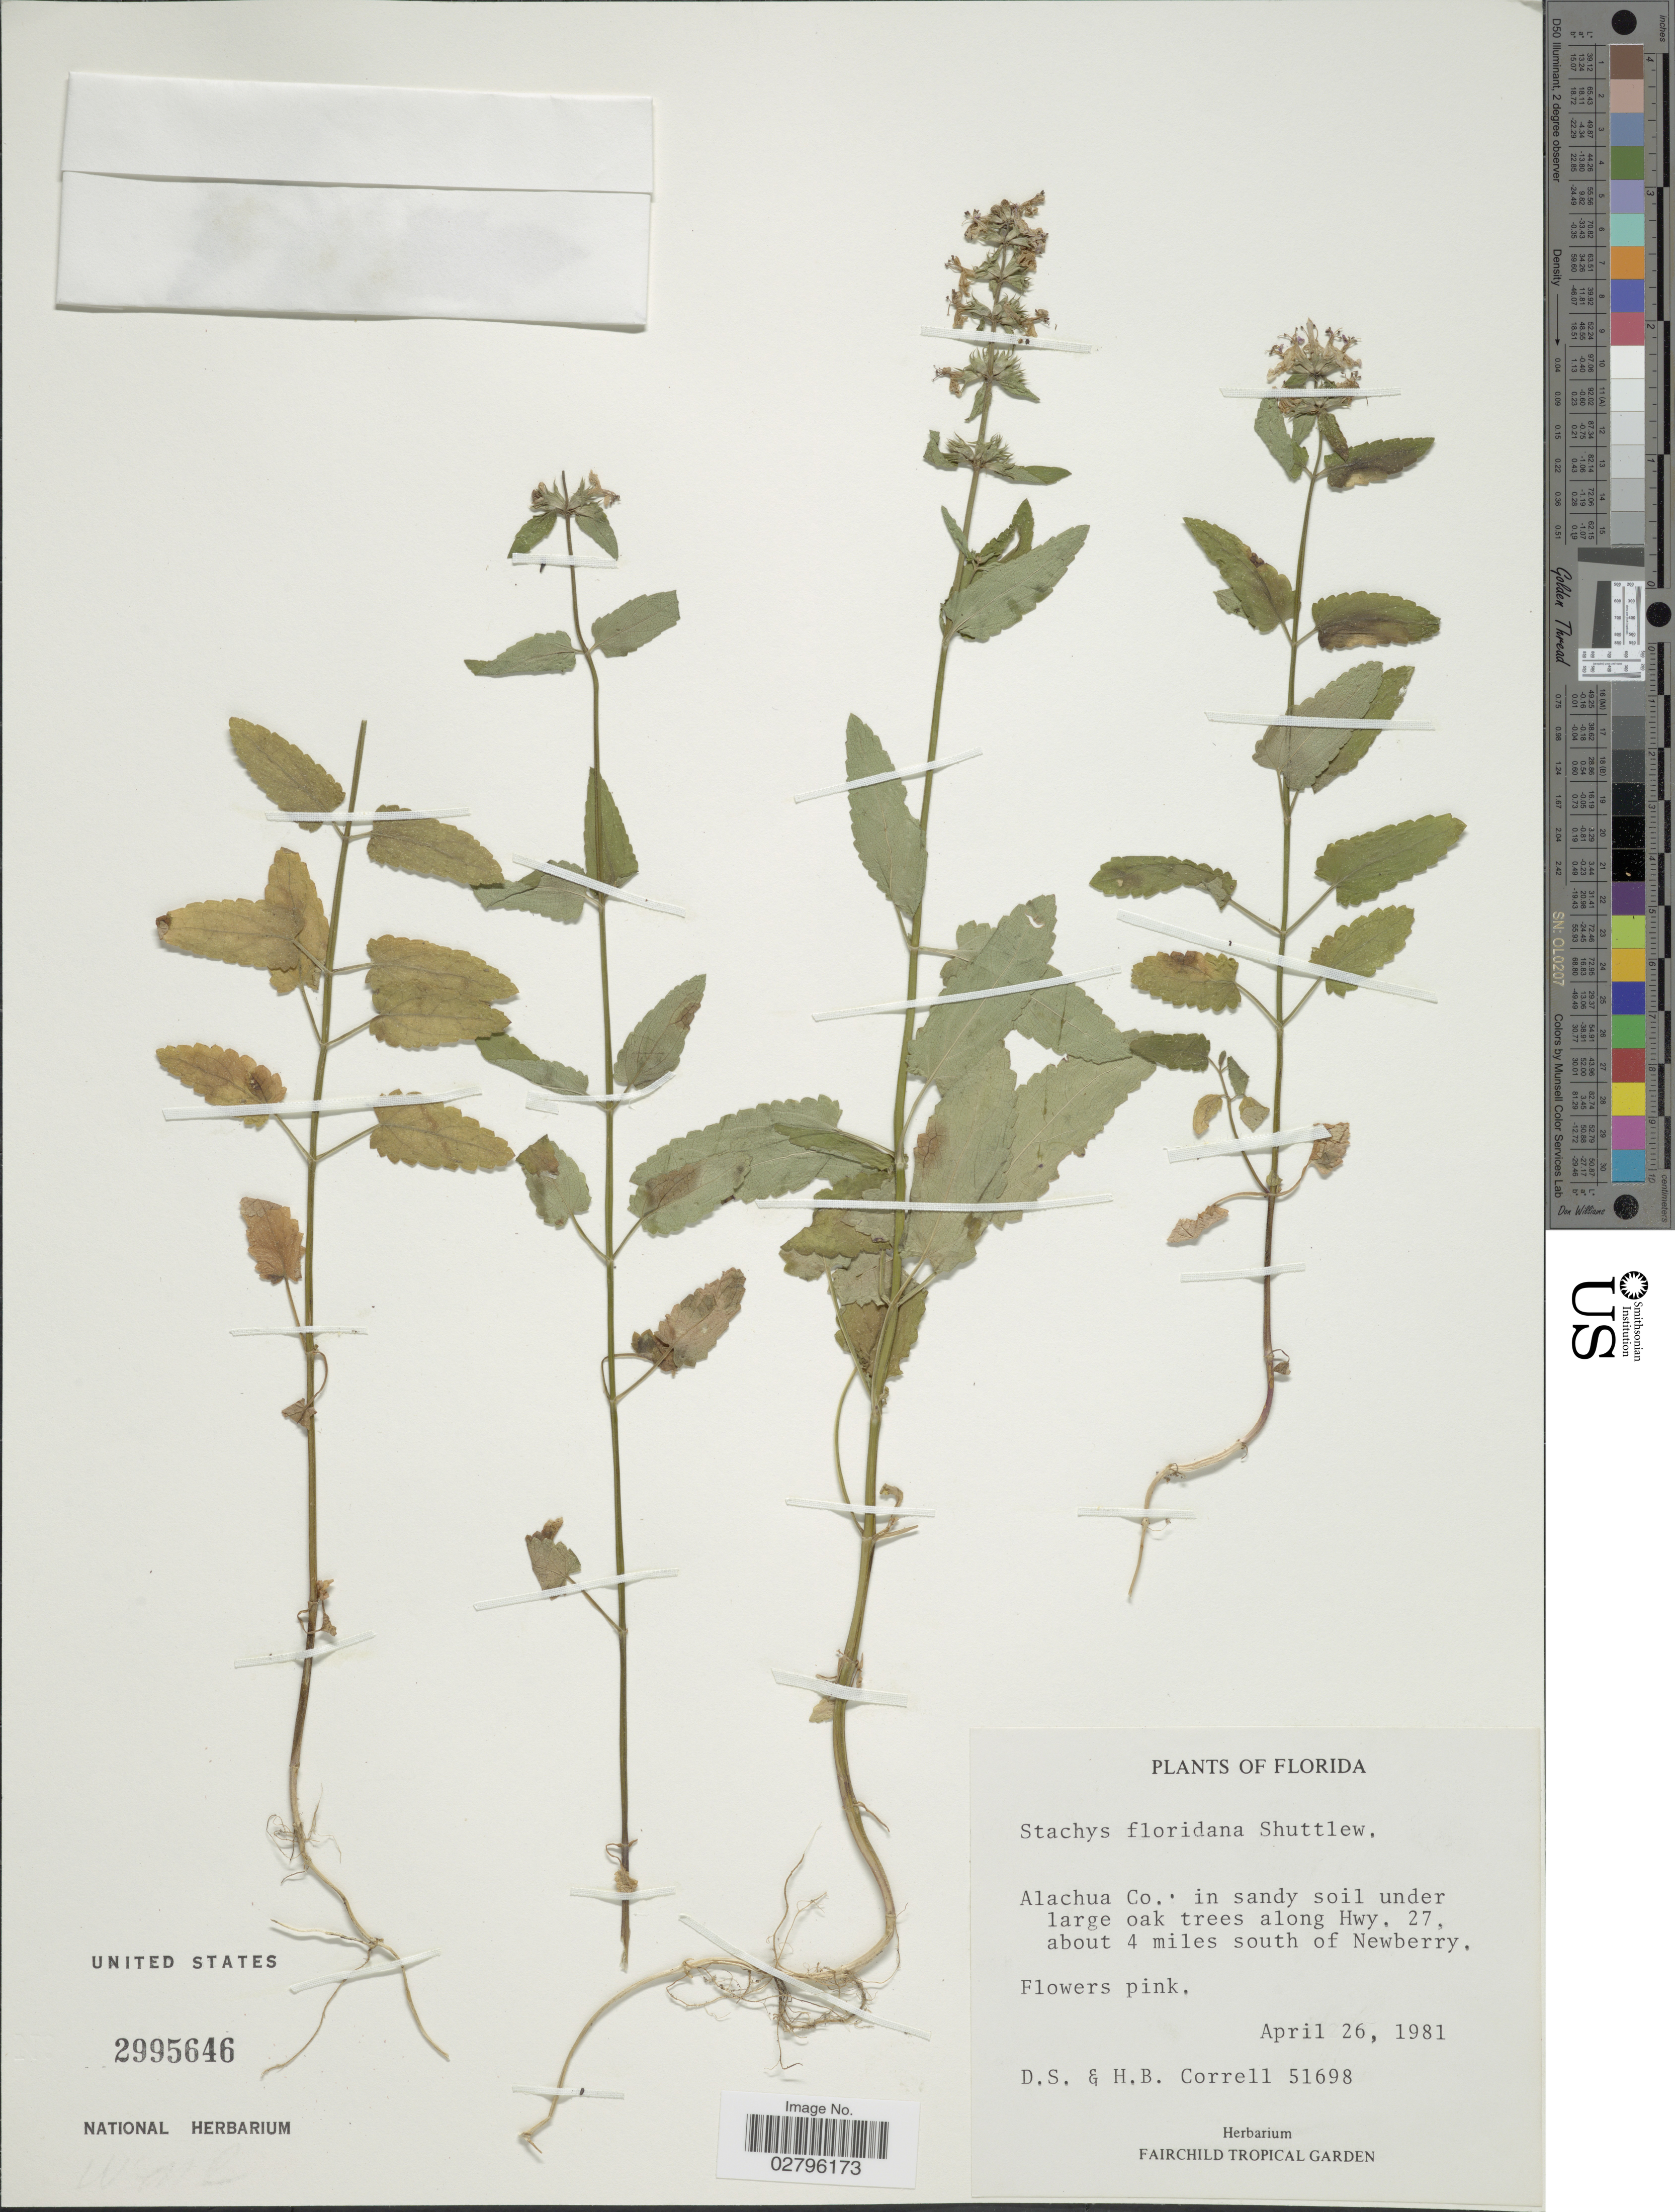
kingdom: Plantae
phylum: Tracheophyta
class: Magnoliopsida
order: Lamiales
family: Lamiaceae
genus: Stachys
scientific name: Stachys floridana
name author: Shuttlew. ex Benth.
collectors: D. S. Correll & H. Correll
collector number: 51698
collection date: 1981-04-26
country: United States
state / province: Florida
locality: Alachua Co.: in sandy soil under large oak trees along Hwy. 27, about 4 miles south of Newberry.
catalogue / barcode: US 2995646